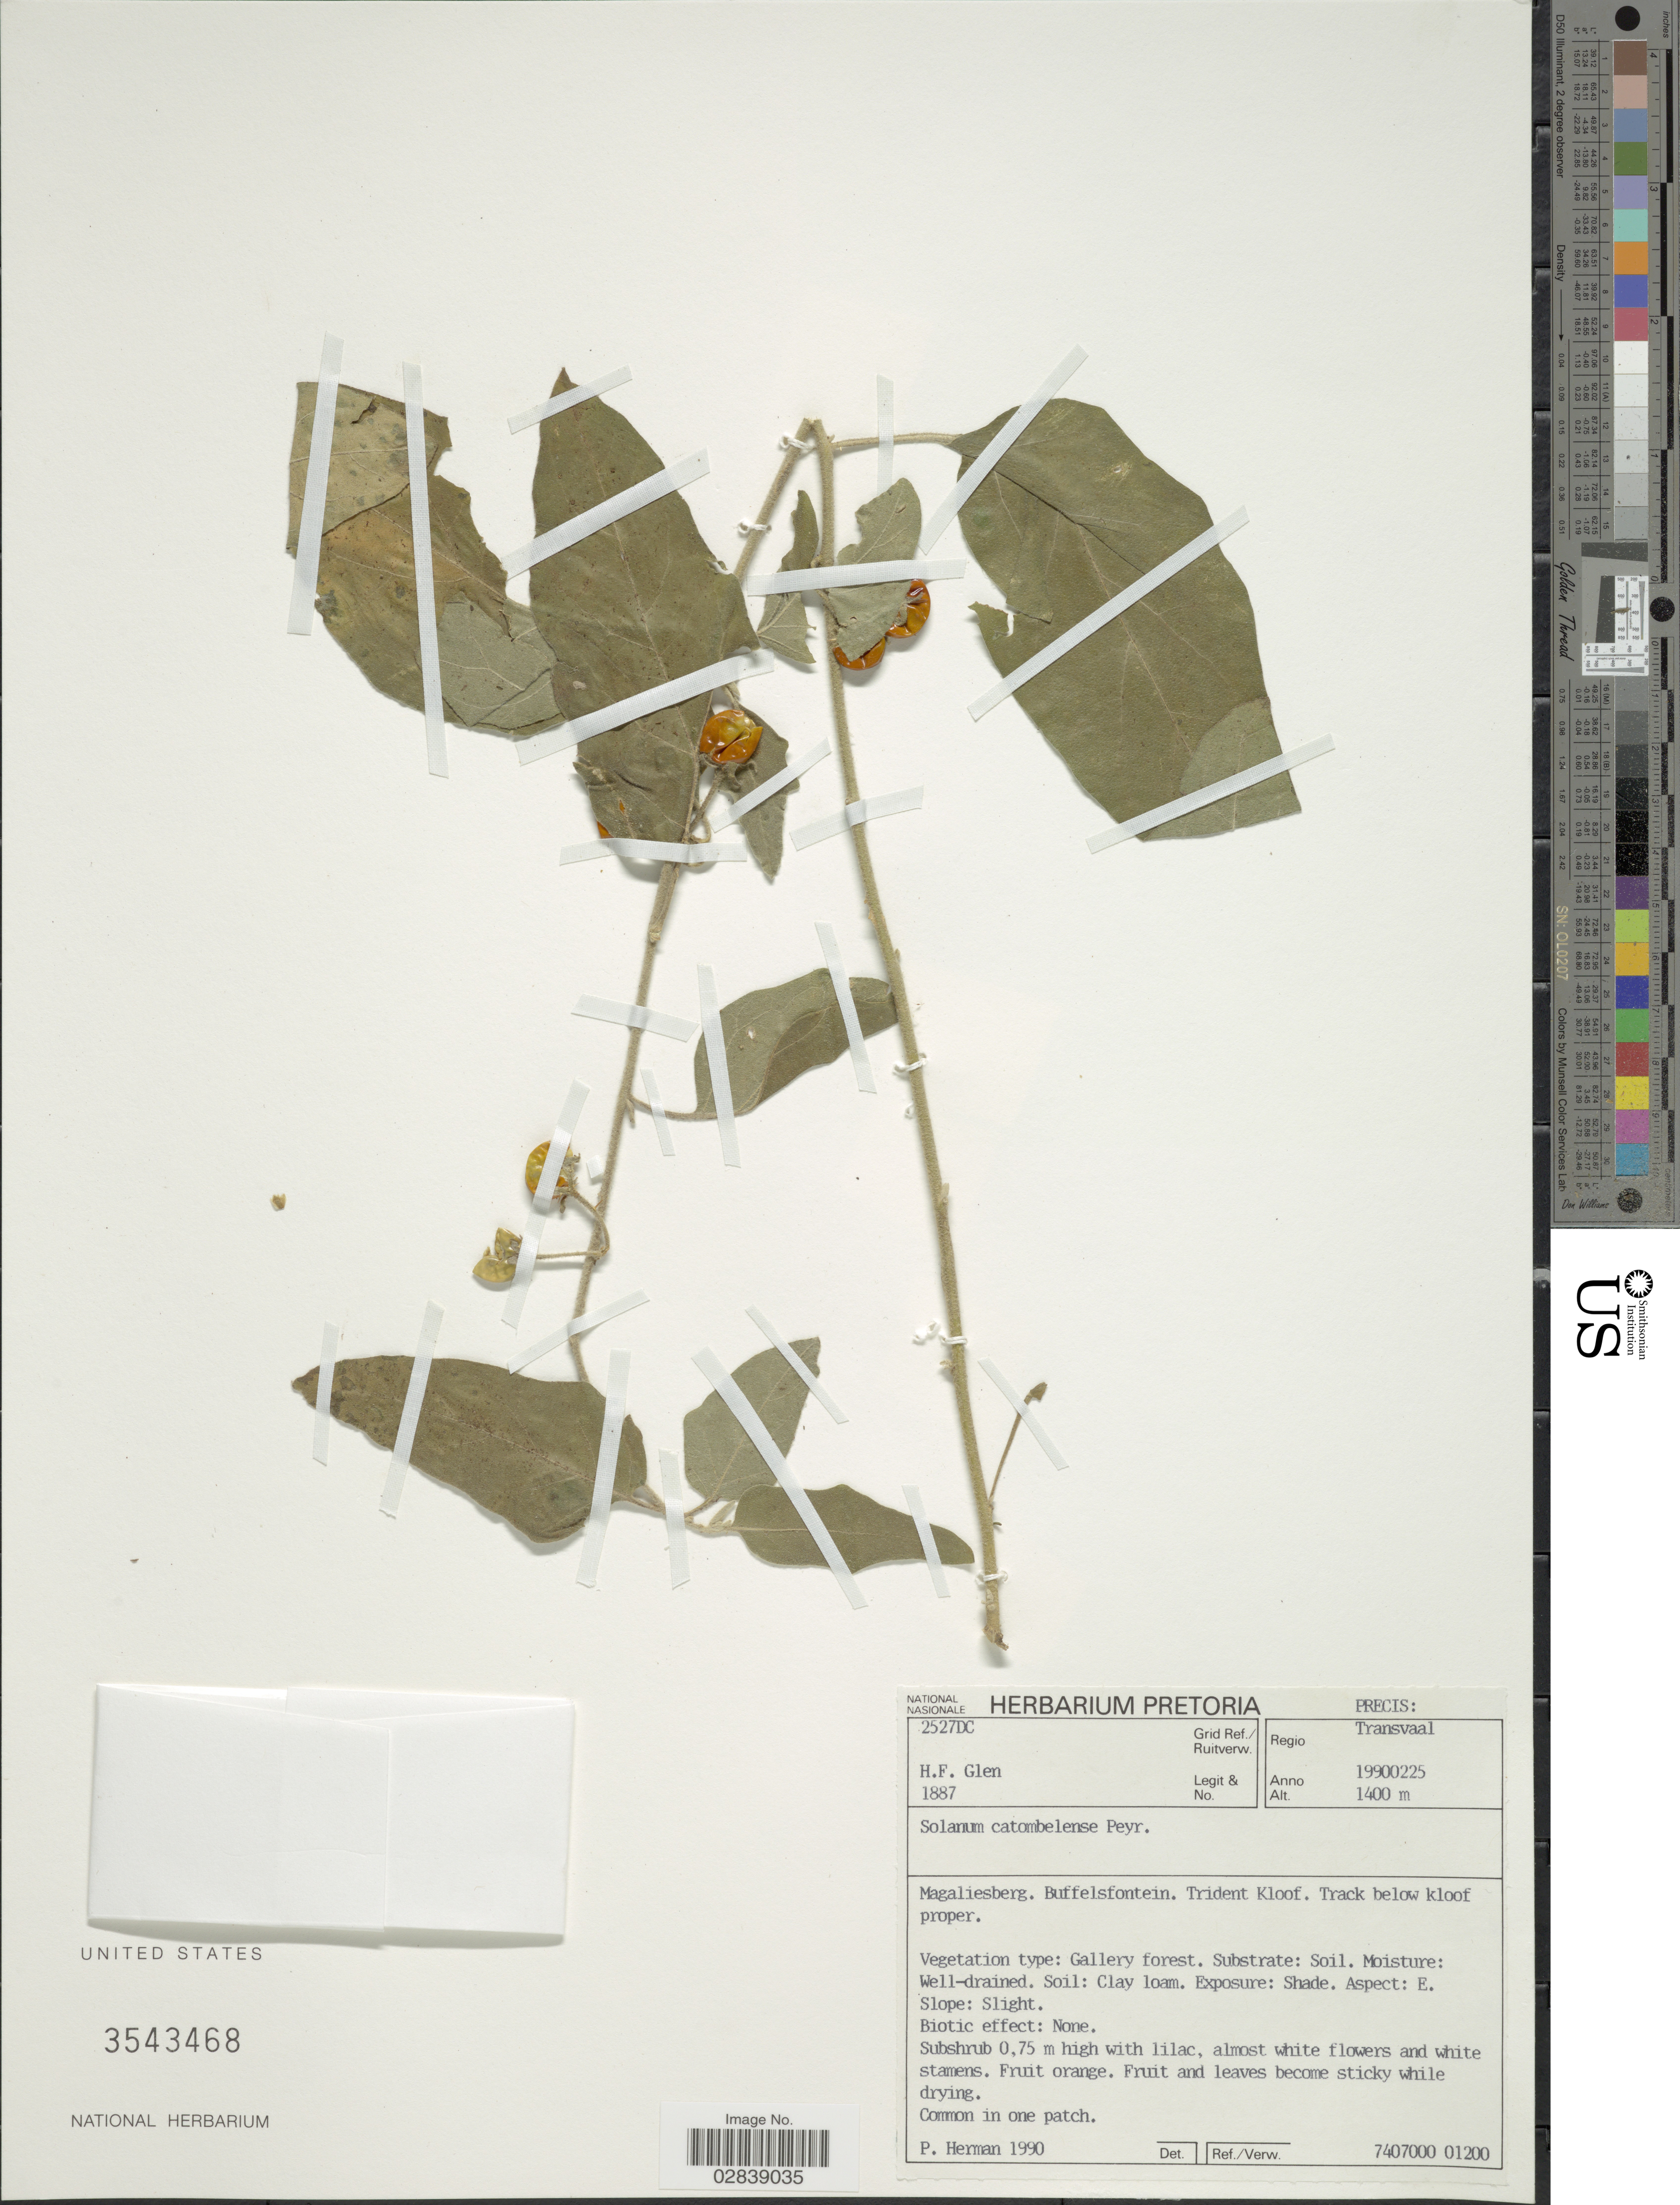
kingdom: Plantae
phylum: Tracheophyta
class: Magnoliopsida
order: Solanales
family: Solanaceae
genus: Solanum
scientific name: Solanum catombelense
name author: Peyr.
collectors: H. F. Glen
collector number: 1887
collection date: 1990-02-25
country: South Africa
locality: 2527DC Grid ref., Regio Transvaal. Magaliesberg. Buffelsfontein. Trident Kloof. Track below kloof proper.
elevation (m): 1400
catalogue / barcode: US 3543468